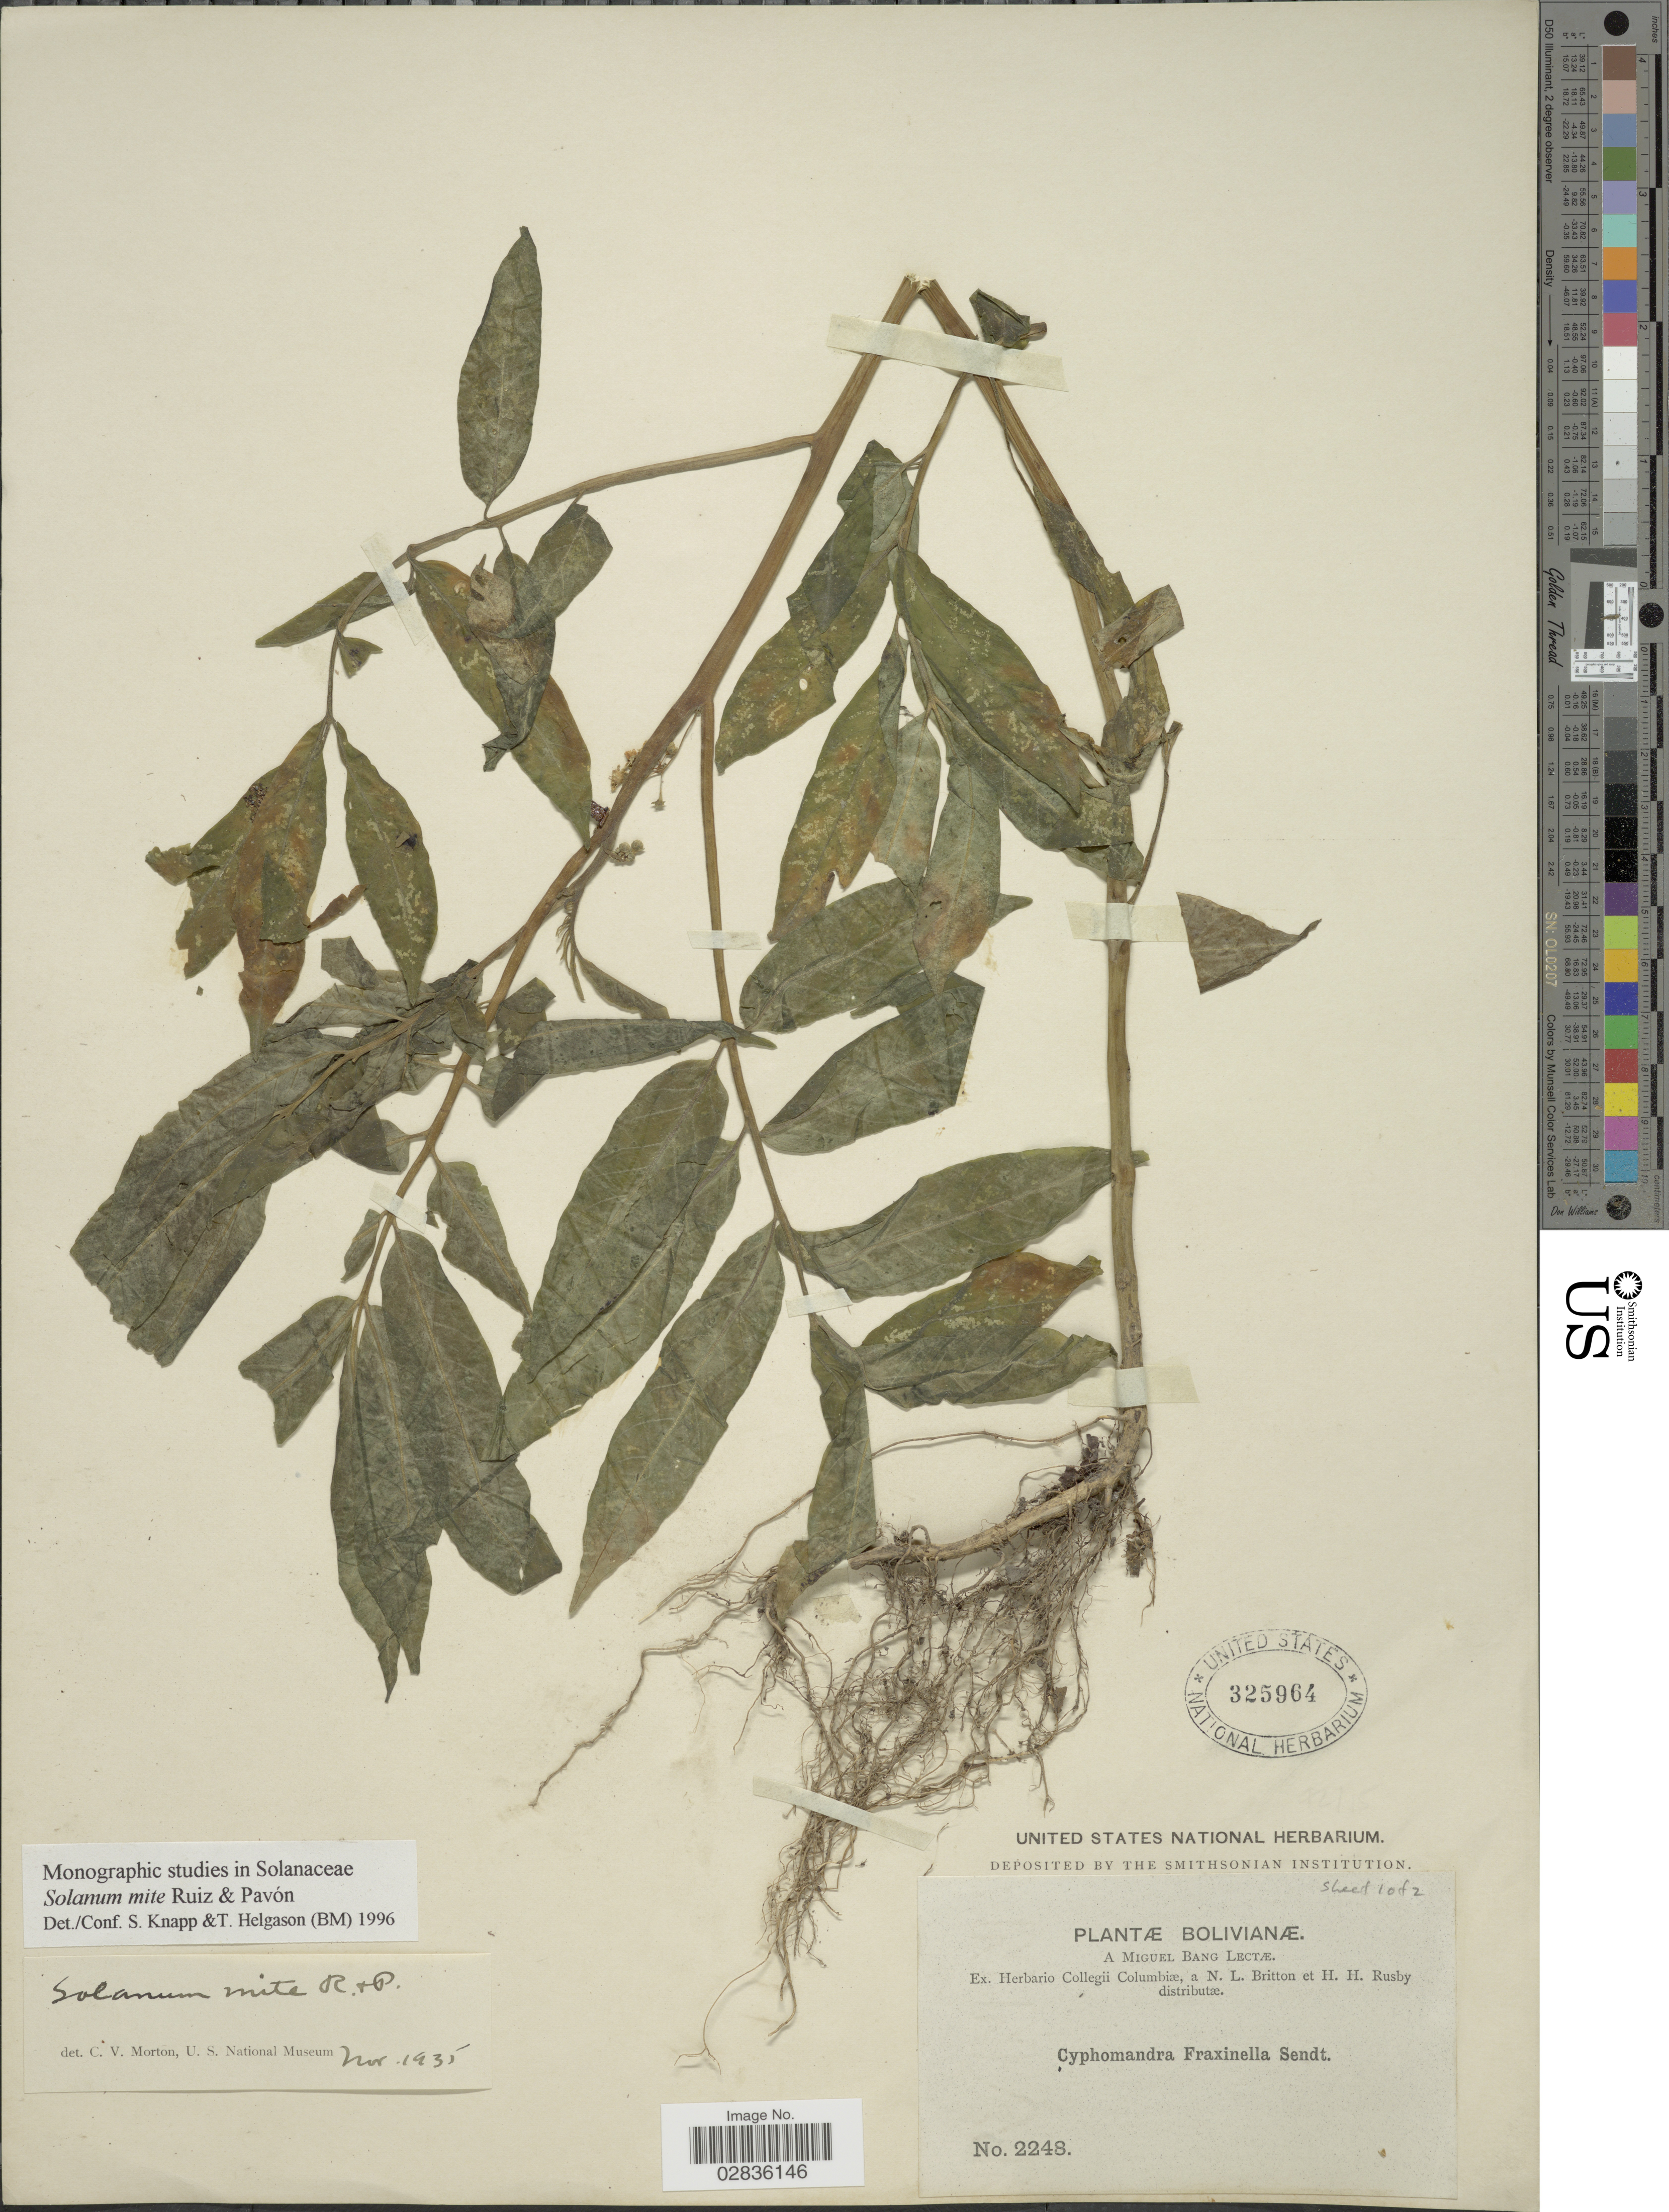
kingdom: Plantae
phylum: Tracheophyta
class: Magnoliopsida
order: Solanales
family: Solanaceae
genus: Solanum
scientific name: Solanum mite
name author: Ruiz & Pav.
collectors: M. Bang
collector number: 2248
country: Bolivia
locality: Bolivianæ.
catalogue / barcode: US 325964